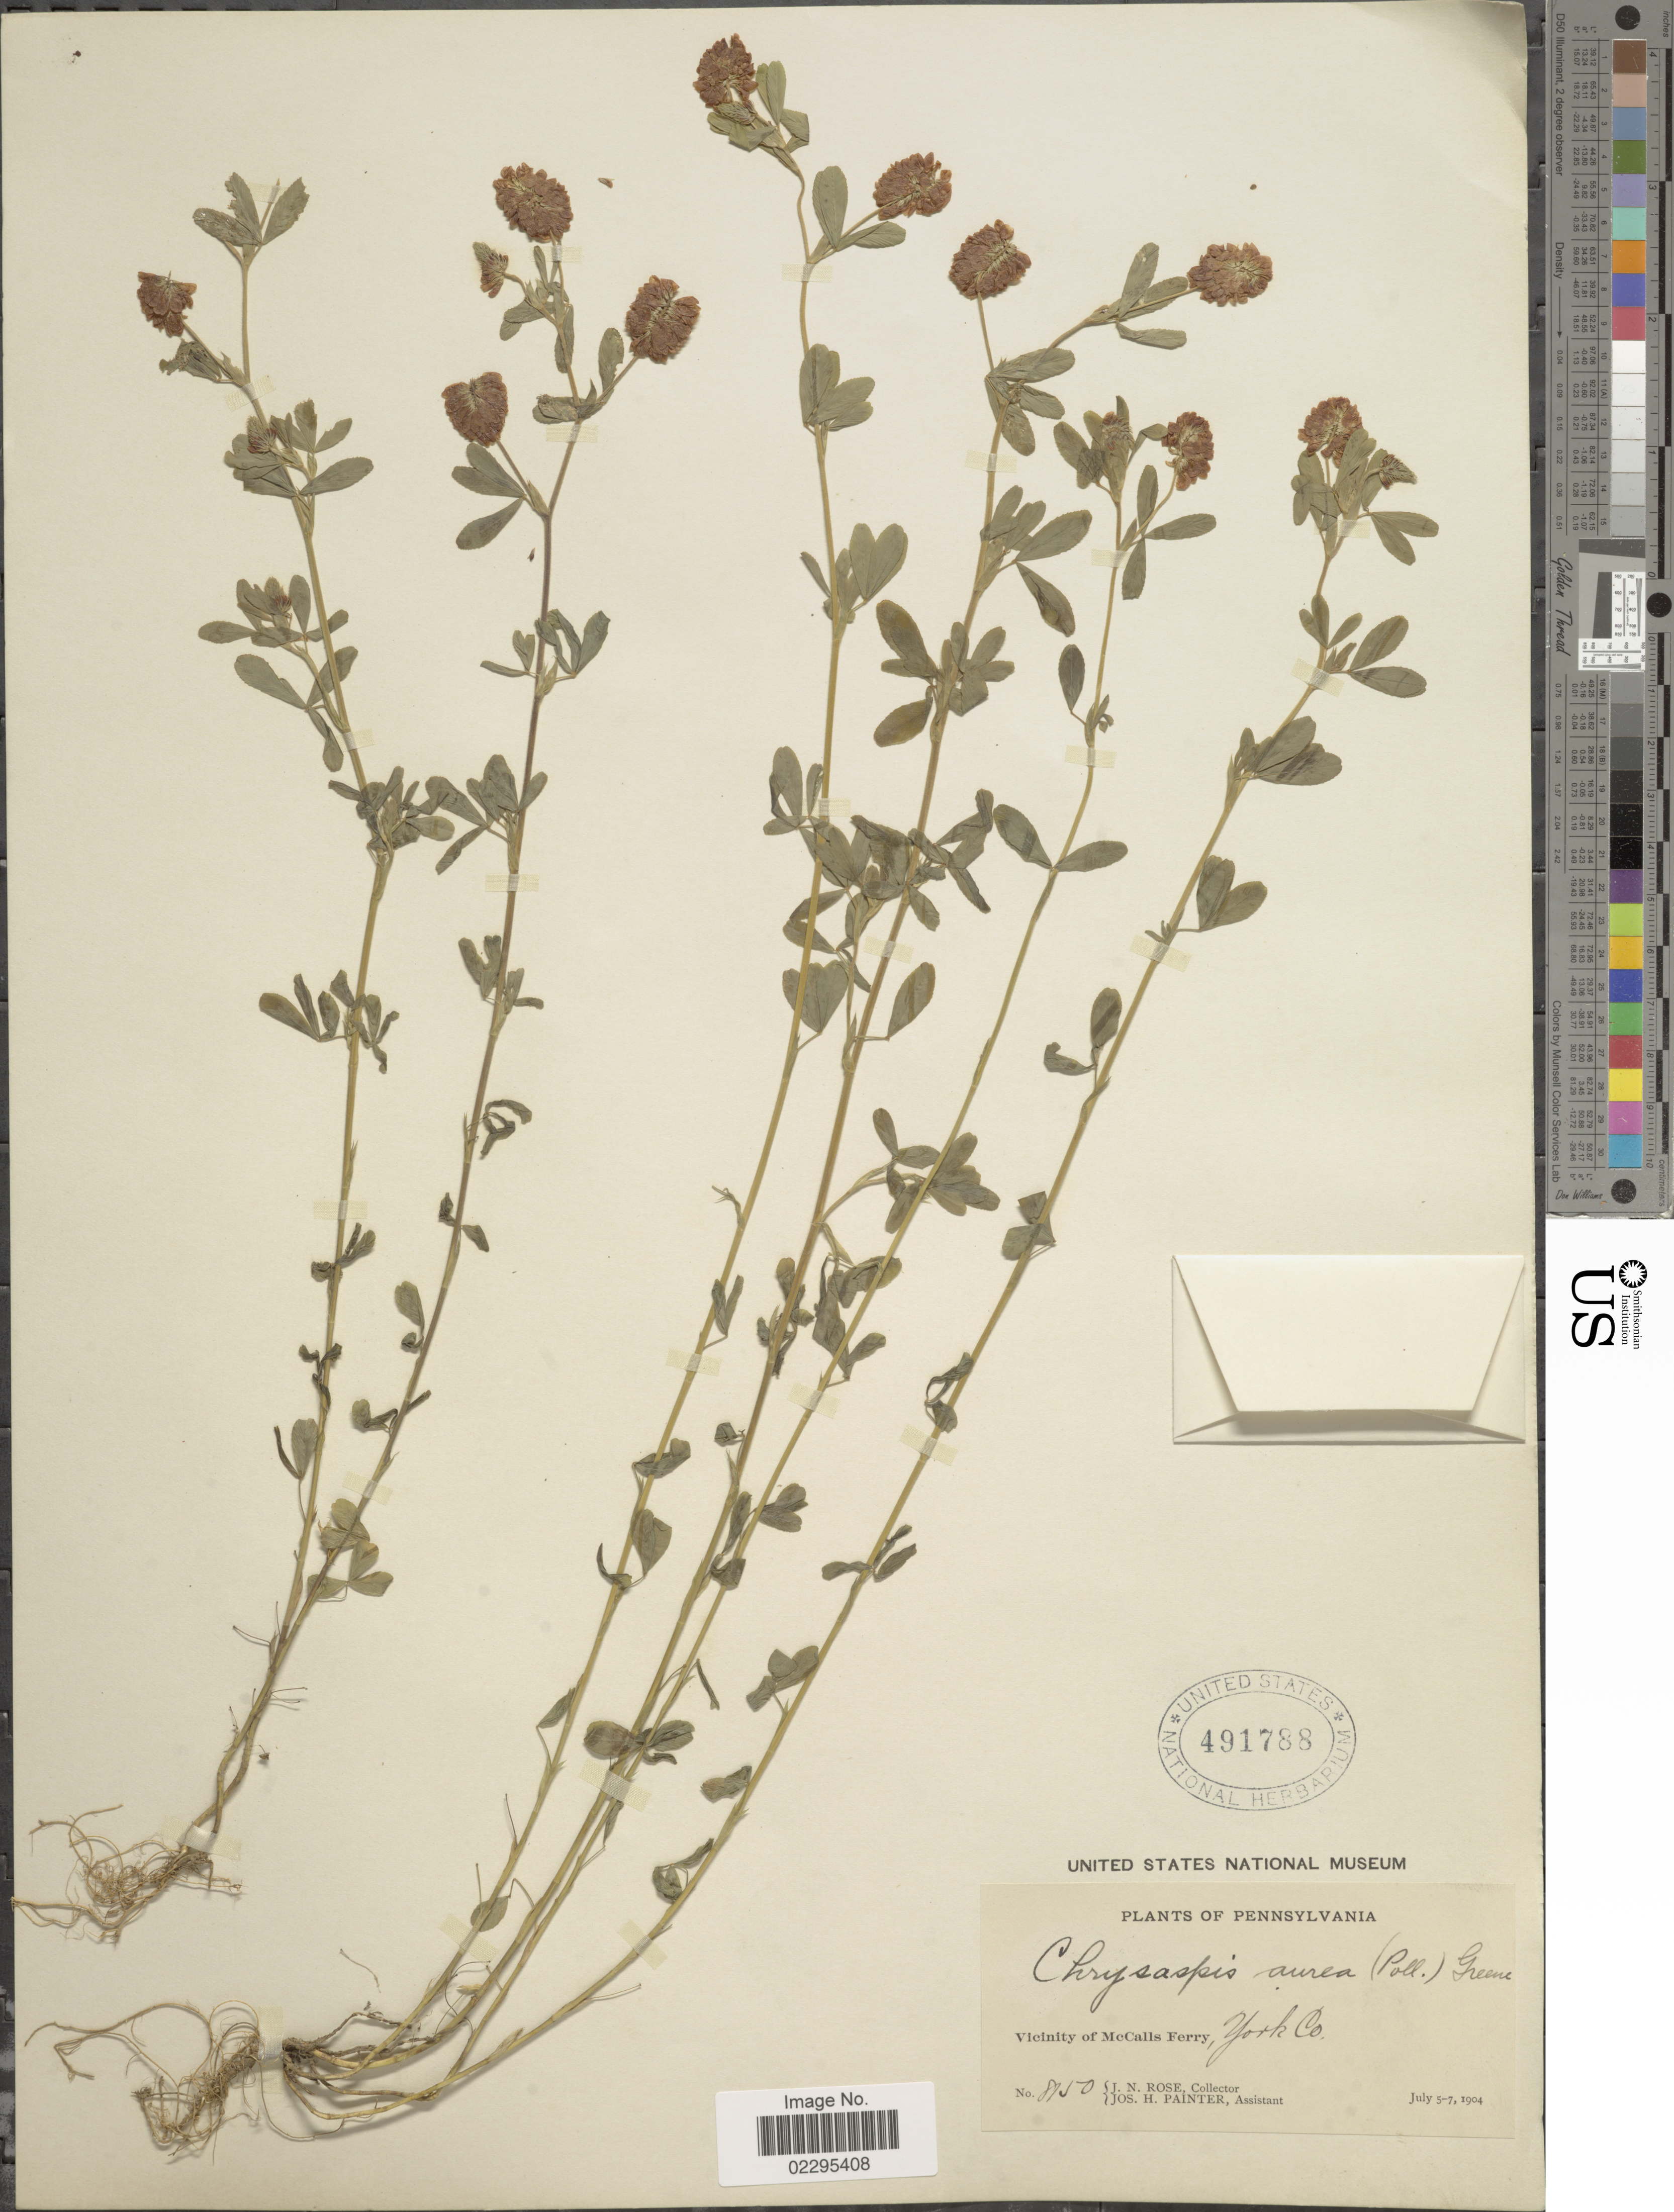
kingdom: Plantae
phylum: Tracheophyta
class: Magnoliopsida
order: Fabales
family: Fabaceae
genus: Trifolium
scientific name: Trifolium agrarium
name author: L.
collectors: J. N. Rose & J. H. Painter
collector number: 8150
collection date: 1904-07-05/1904-07-07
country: United States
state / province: Pennsylvania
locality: Pennsylvania. Vicinity of McCalls Ferry, York Co.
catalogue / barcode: US 491788